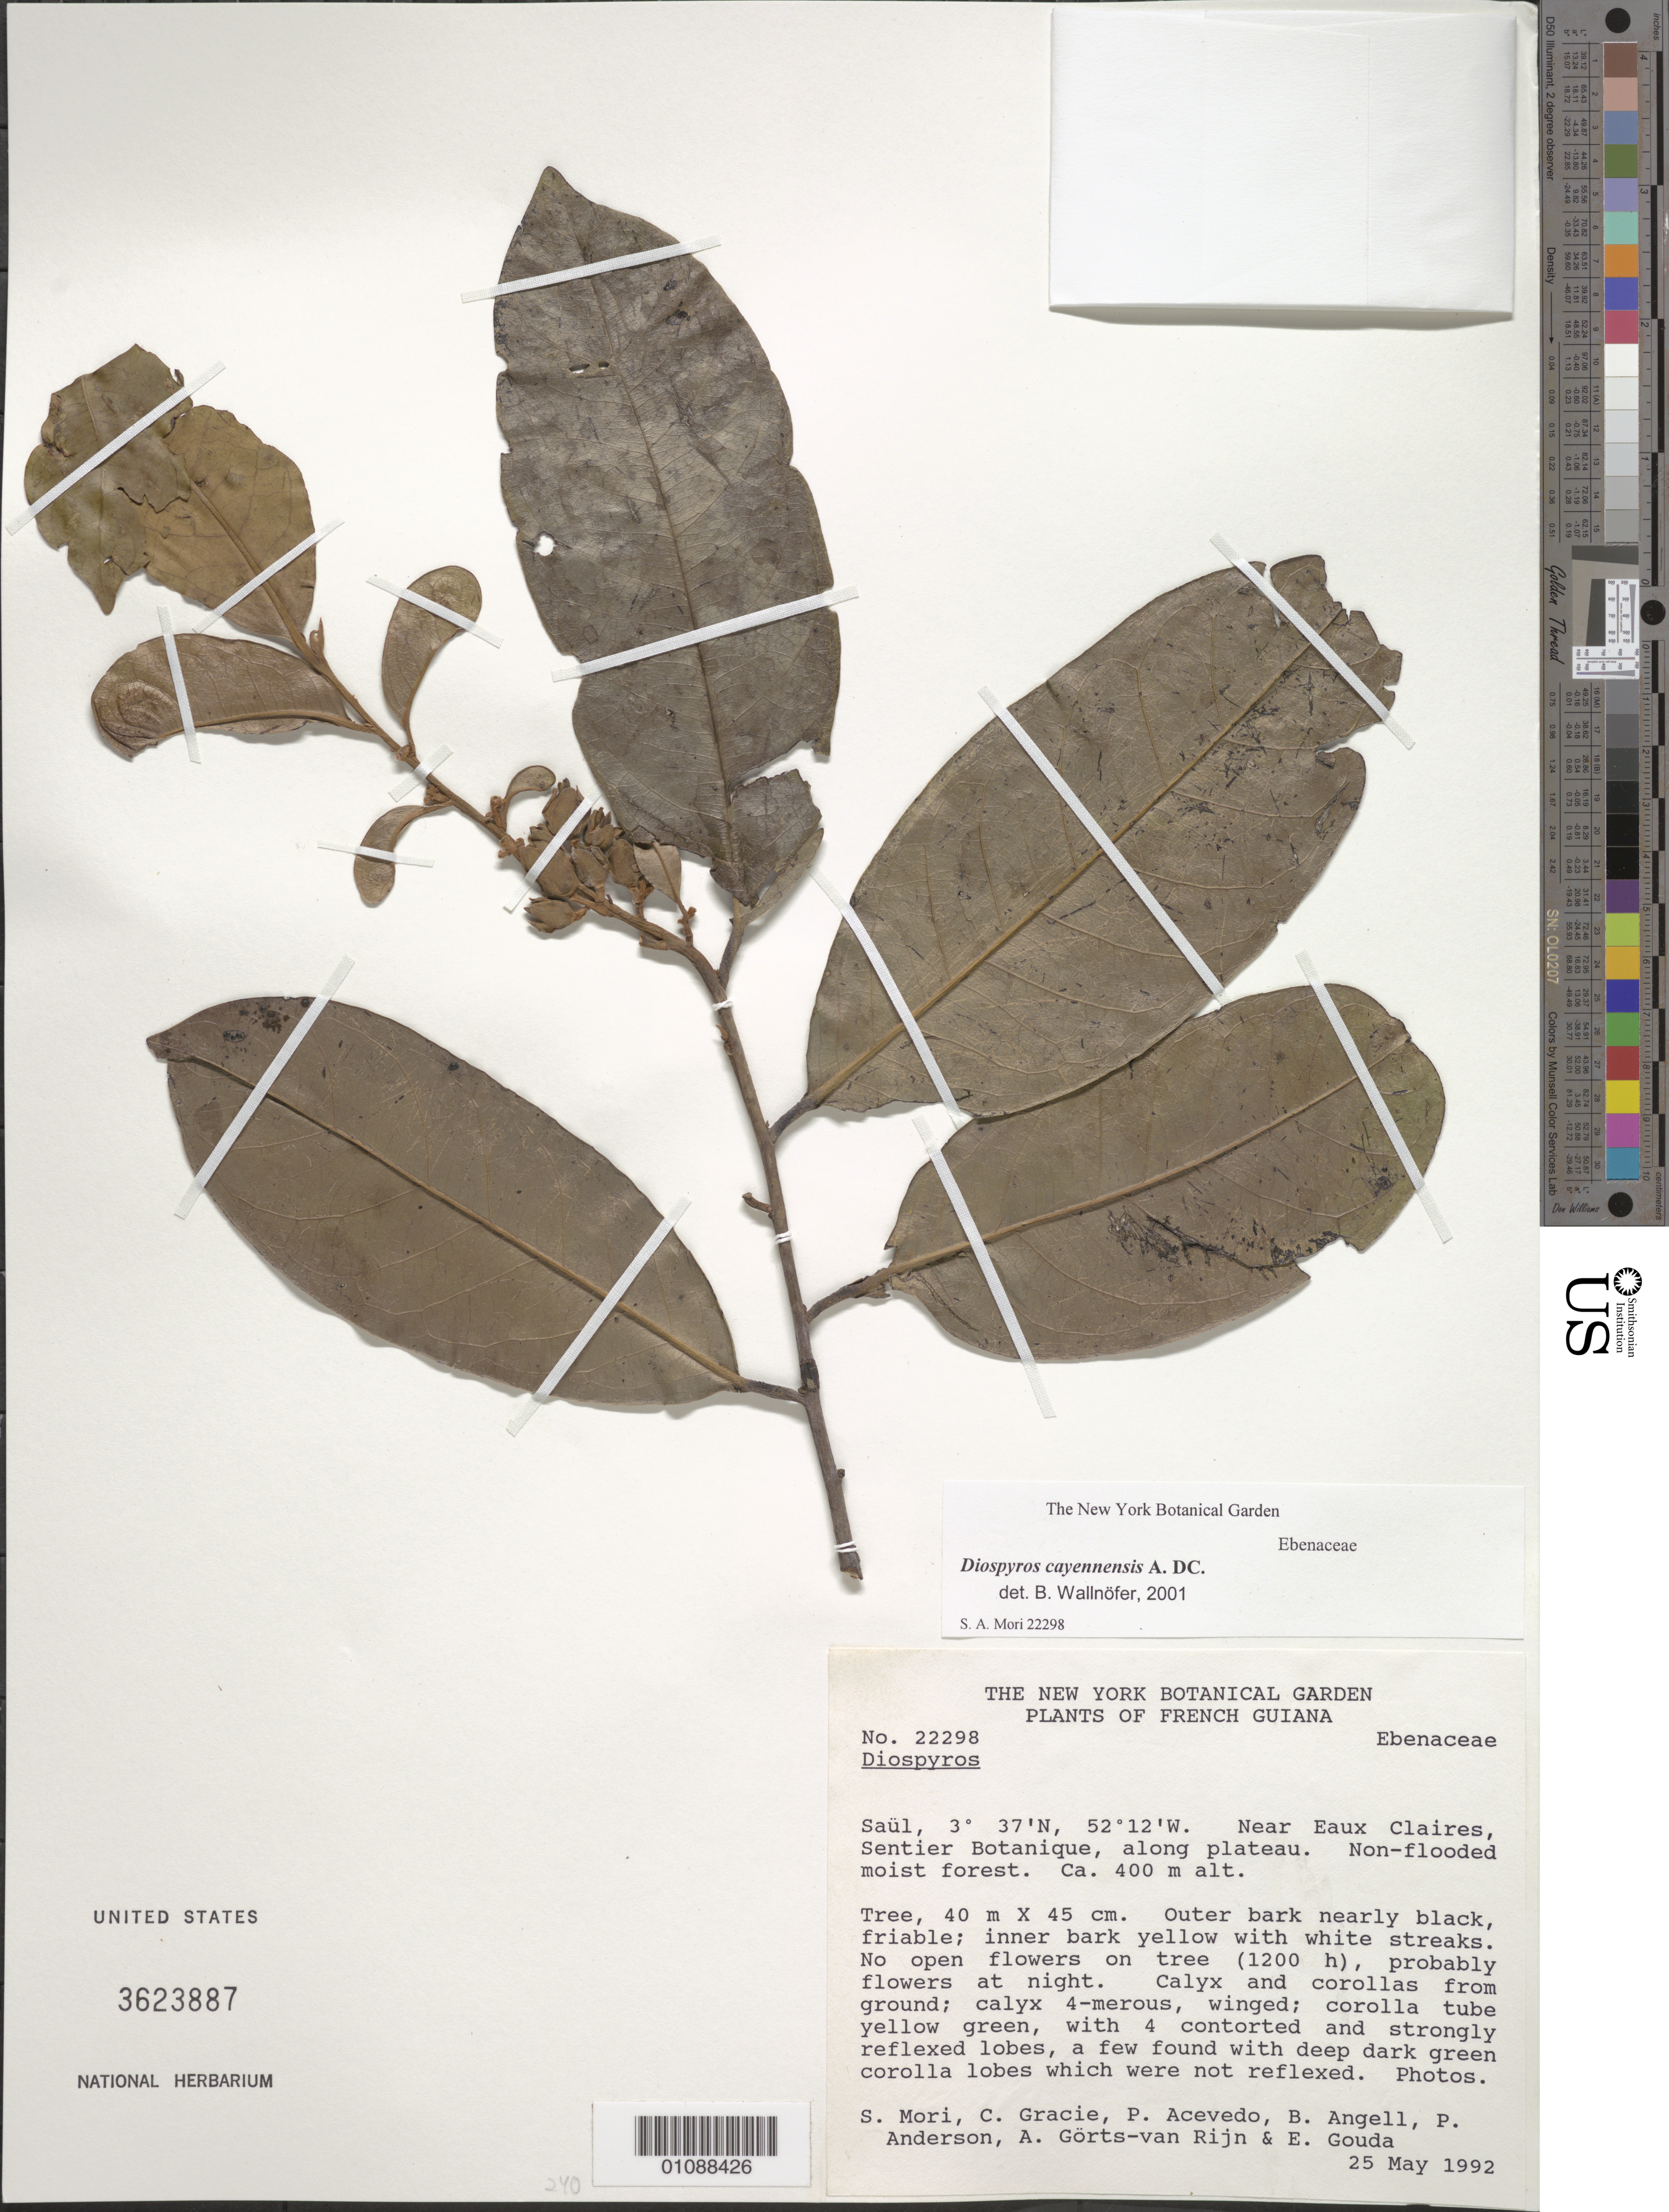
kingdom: Plantae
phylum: Tracheophyta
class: Magnoliopsida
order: Ericales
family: Ebenaceae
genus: Diospyros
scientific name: Diospyros cayennensis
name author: A. DC.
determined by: Wallnöfer, B.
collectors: S. Mori, C. A. Gracie, P. Acevedo-Rodr., Bobbi Angell, P. Anderson, A. .R. A. Görts-van Rijn & E. J. Gouda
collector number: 22298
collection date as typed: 25-May-92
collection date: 1992-05-25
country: French Guiana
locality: Saül, vicinity of Eaux Claires, Sentier Botanique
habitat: Non-flooded moist forest along plateau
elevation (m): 400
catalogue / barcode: US 3623887